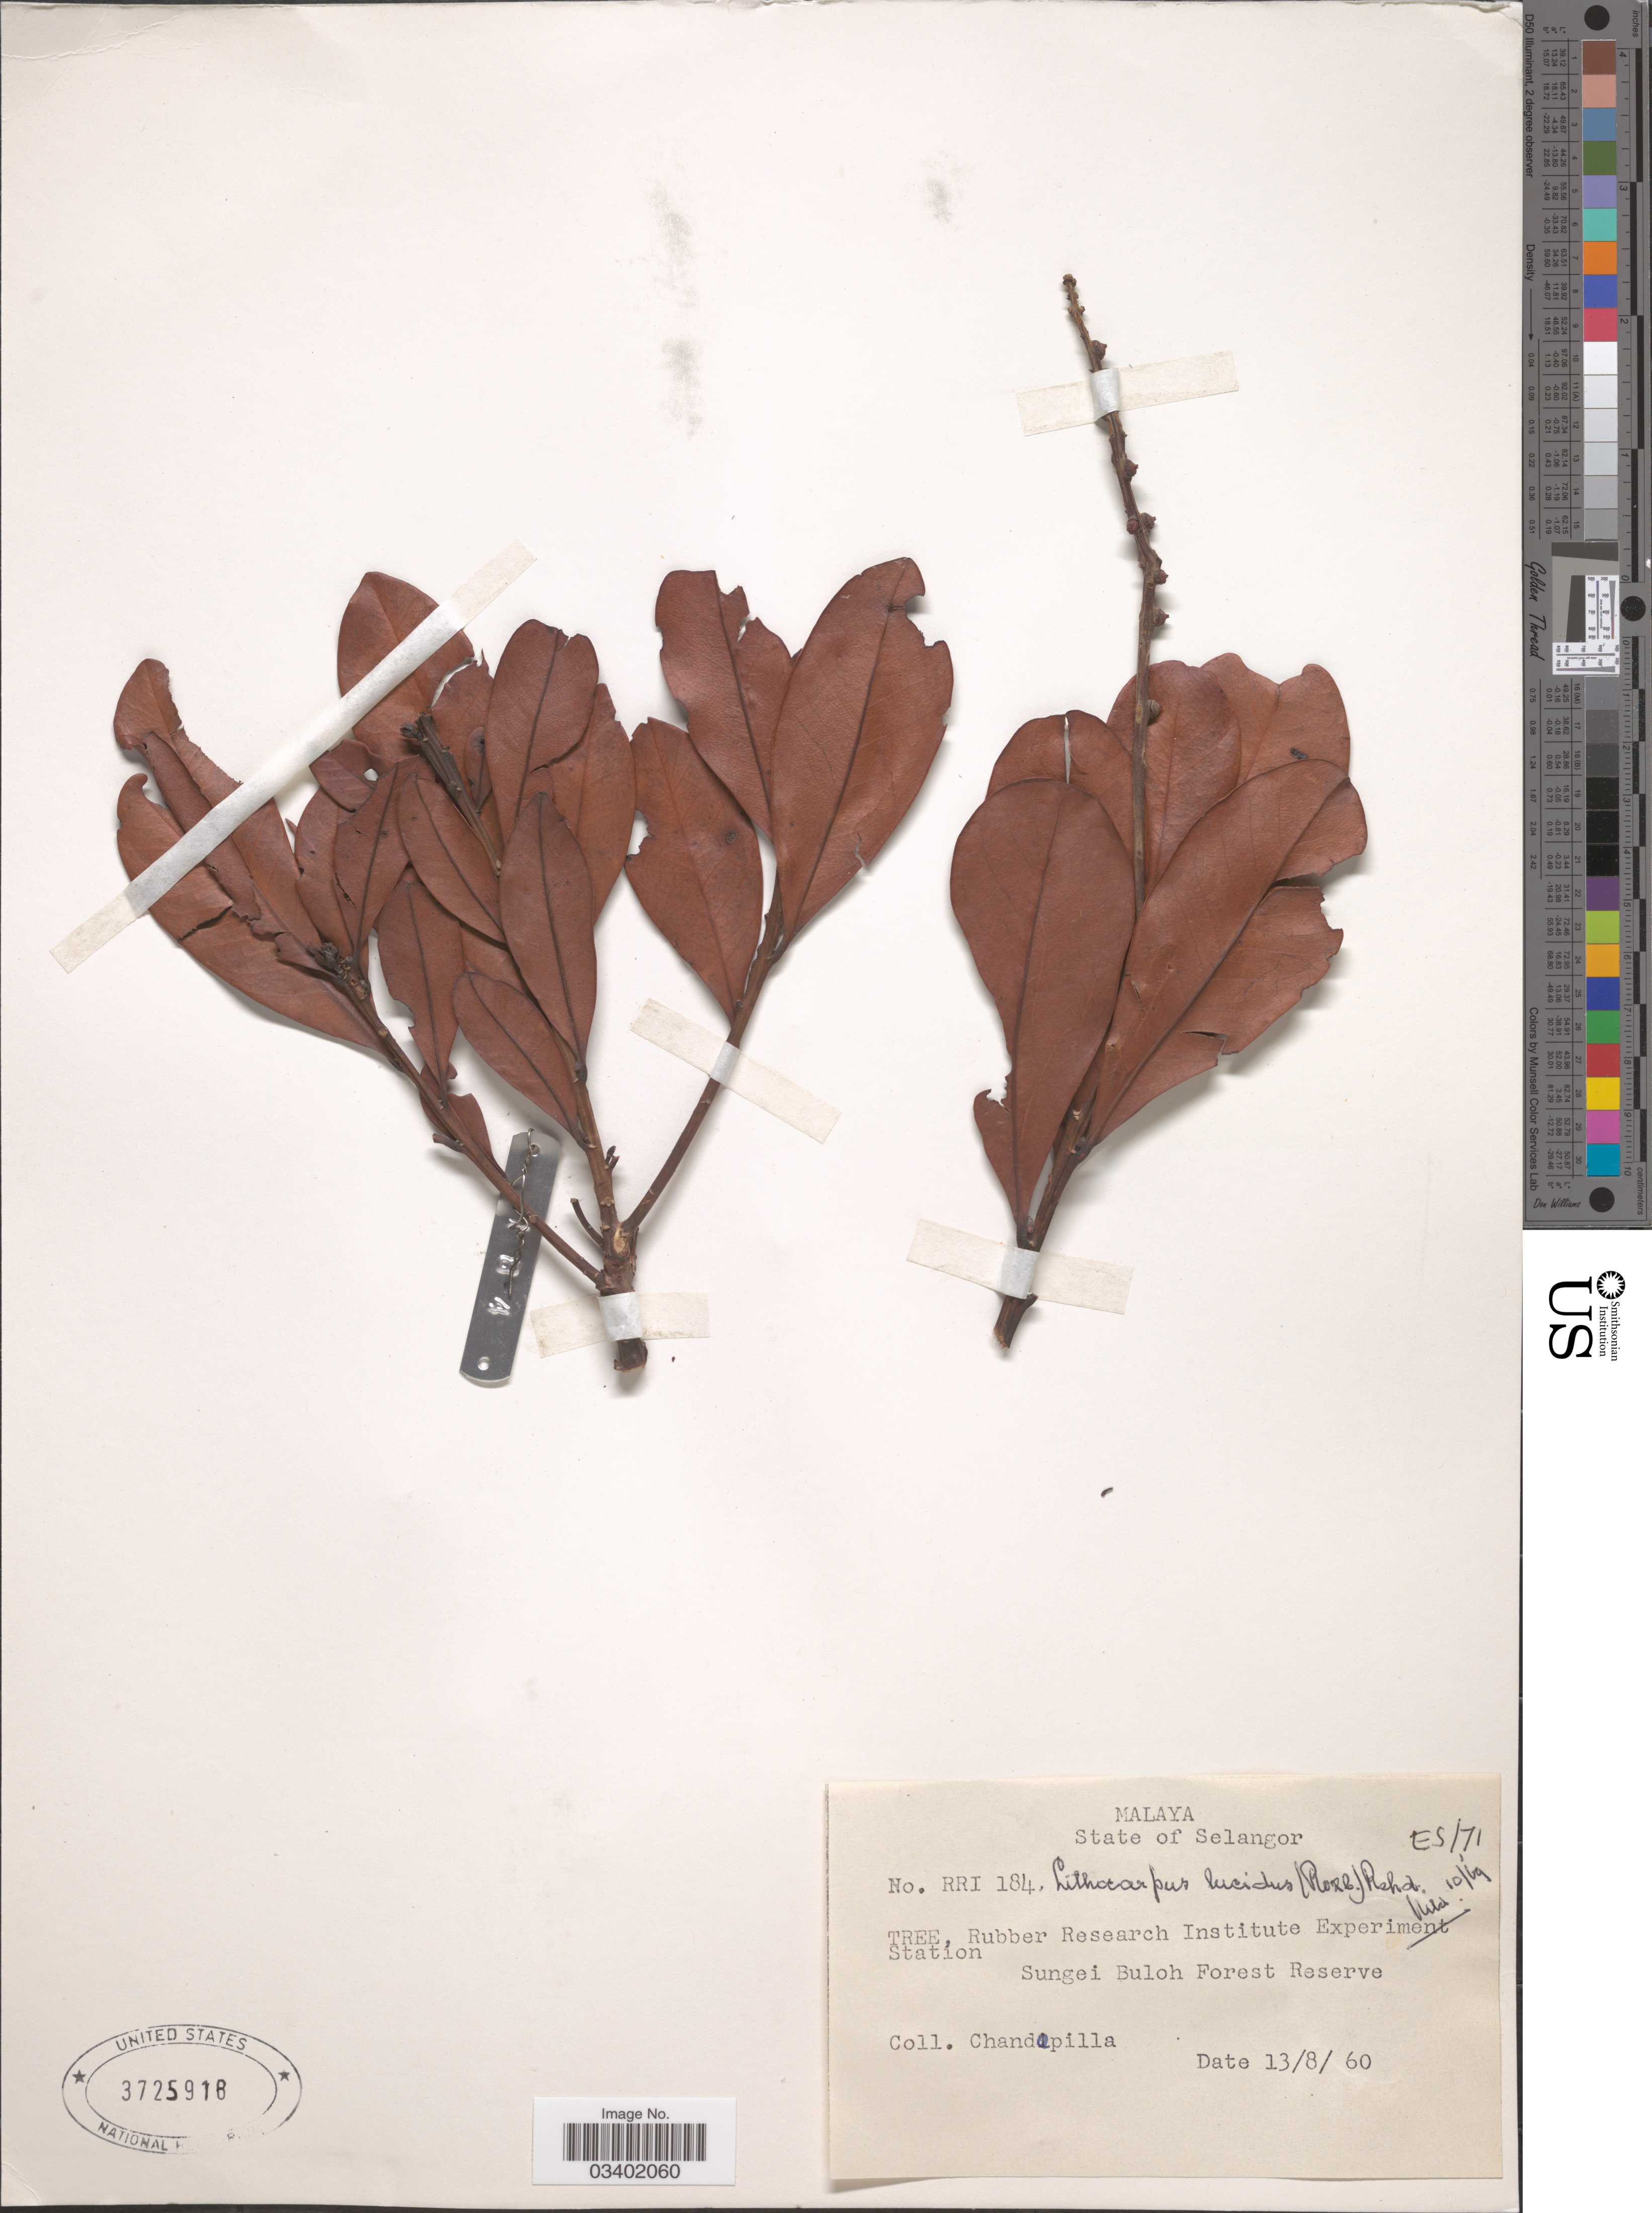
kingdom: Plantae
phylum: Tracheophyta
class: Magnoliopsida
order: Fagales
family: Fagaceae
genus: Lithocarpus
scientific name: Lithocarpus lucidus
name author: (Roxb.) Rehder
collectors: Chandapilla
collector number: RRI 184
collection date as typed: Transcribed d/m/y: 13/8/60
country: Malaysia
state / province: Selangor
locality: Malaya. Rubber Research Institute Experiment Station, Sungei Buloh Forest Reserve.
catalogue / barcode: US 3725918